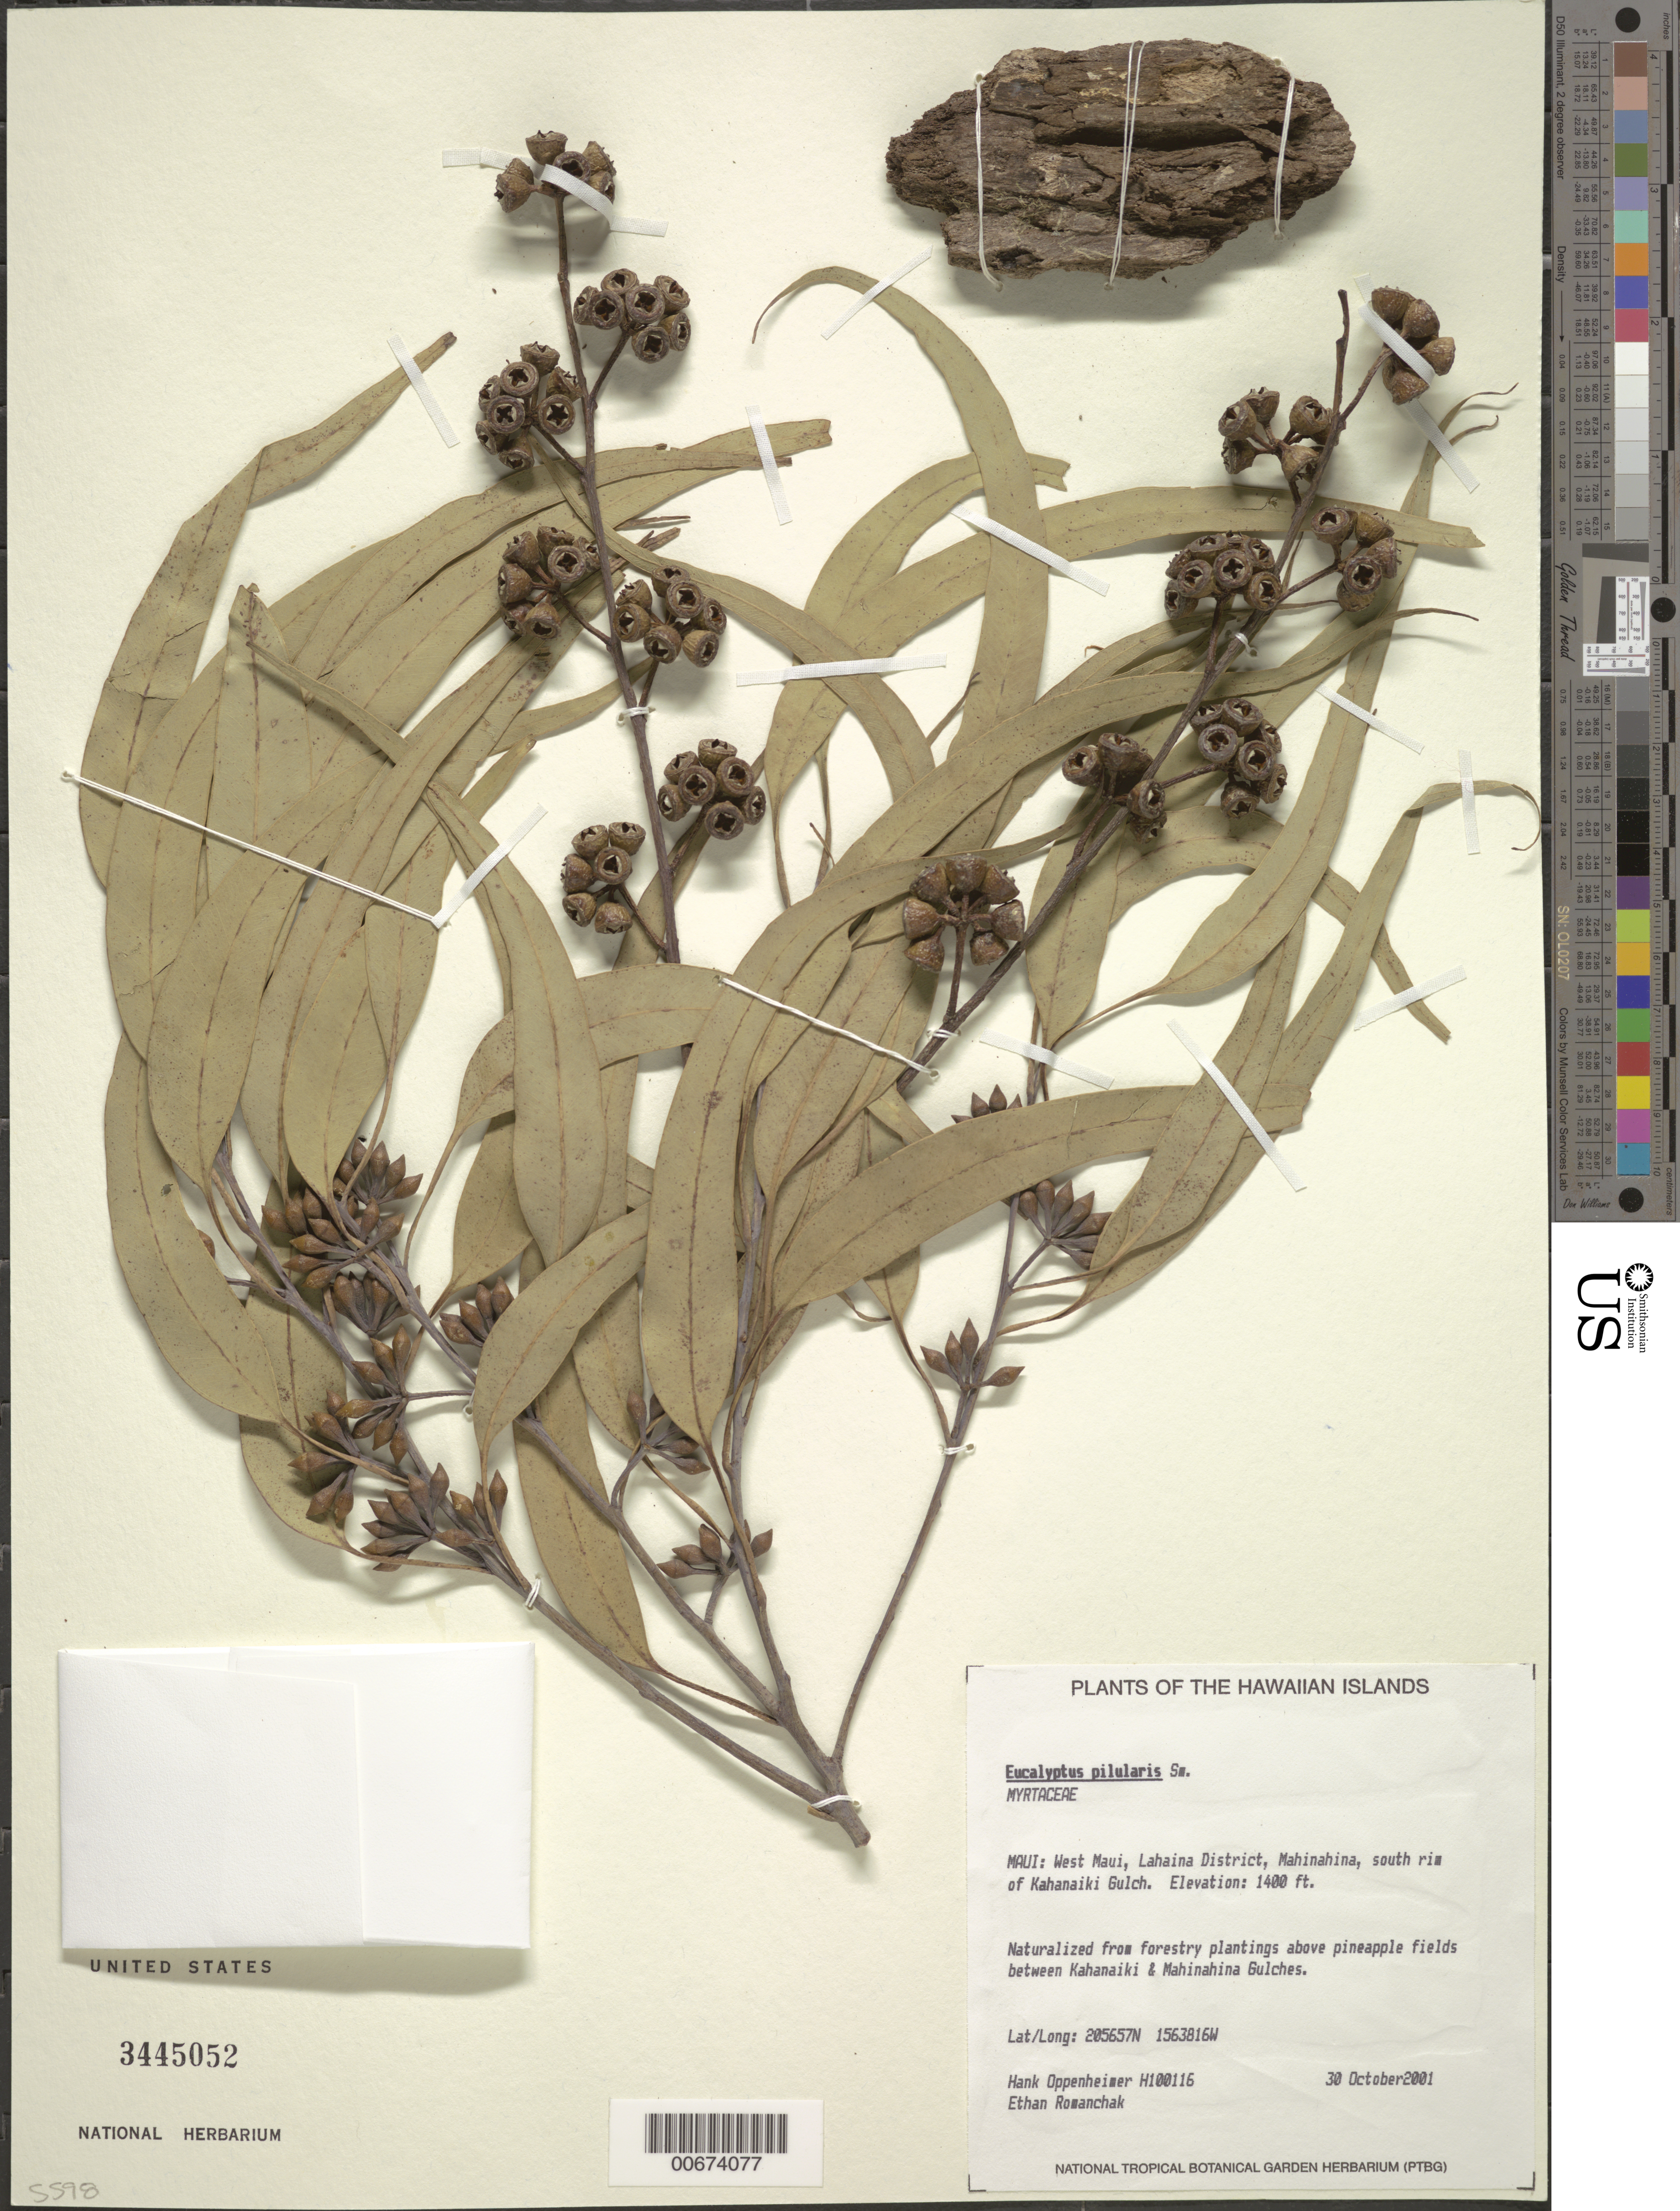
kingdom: Plantae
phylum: Tracheophyta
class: Magnoliopsida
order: Myrtales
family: Myrtaceae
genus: Eucalyptus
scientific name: Eucalyptus pilularis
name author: Sm.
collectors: H. L. Oppenheimer & E. Romanchak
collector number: H100116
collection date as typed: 30 Oct 2001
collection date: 2001-10-30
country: United States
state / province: Hawaii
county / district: Maui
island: Maui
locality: W Maui, Lahaina District, Mahinahina, south rim of Kahanaiki Gulch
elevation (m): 427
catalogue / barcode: US 3445052